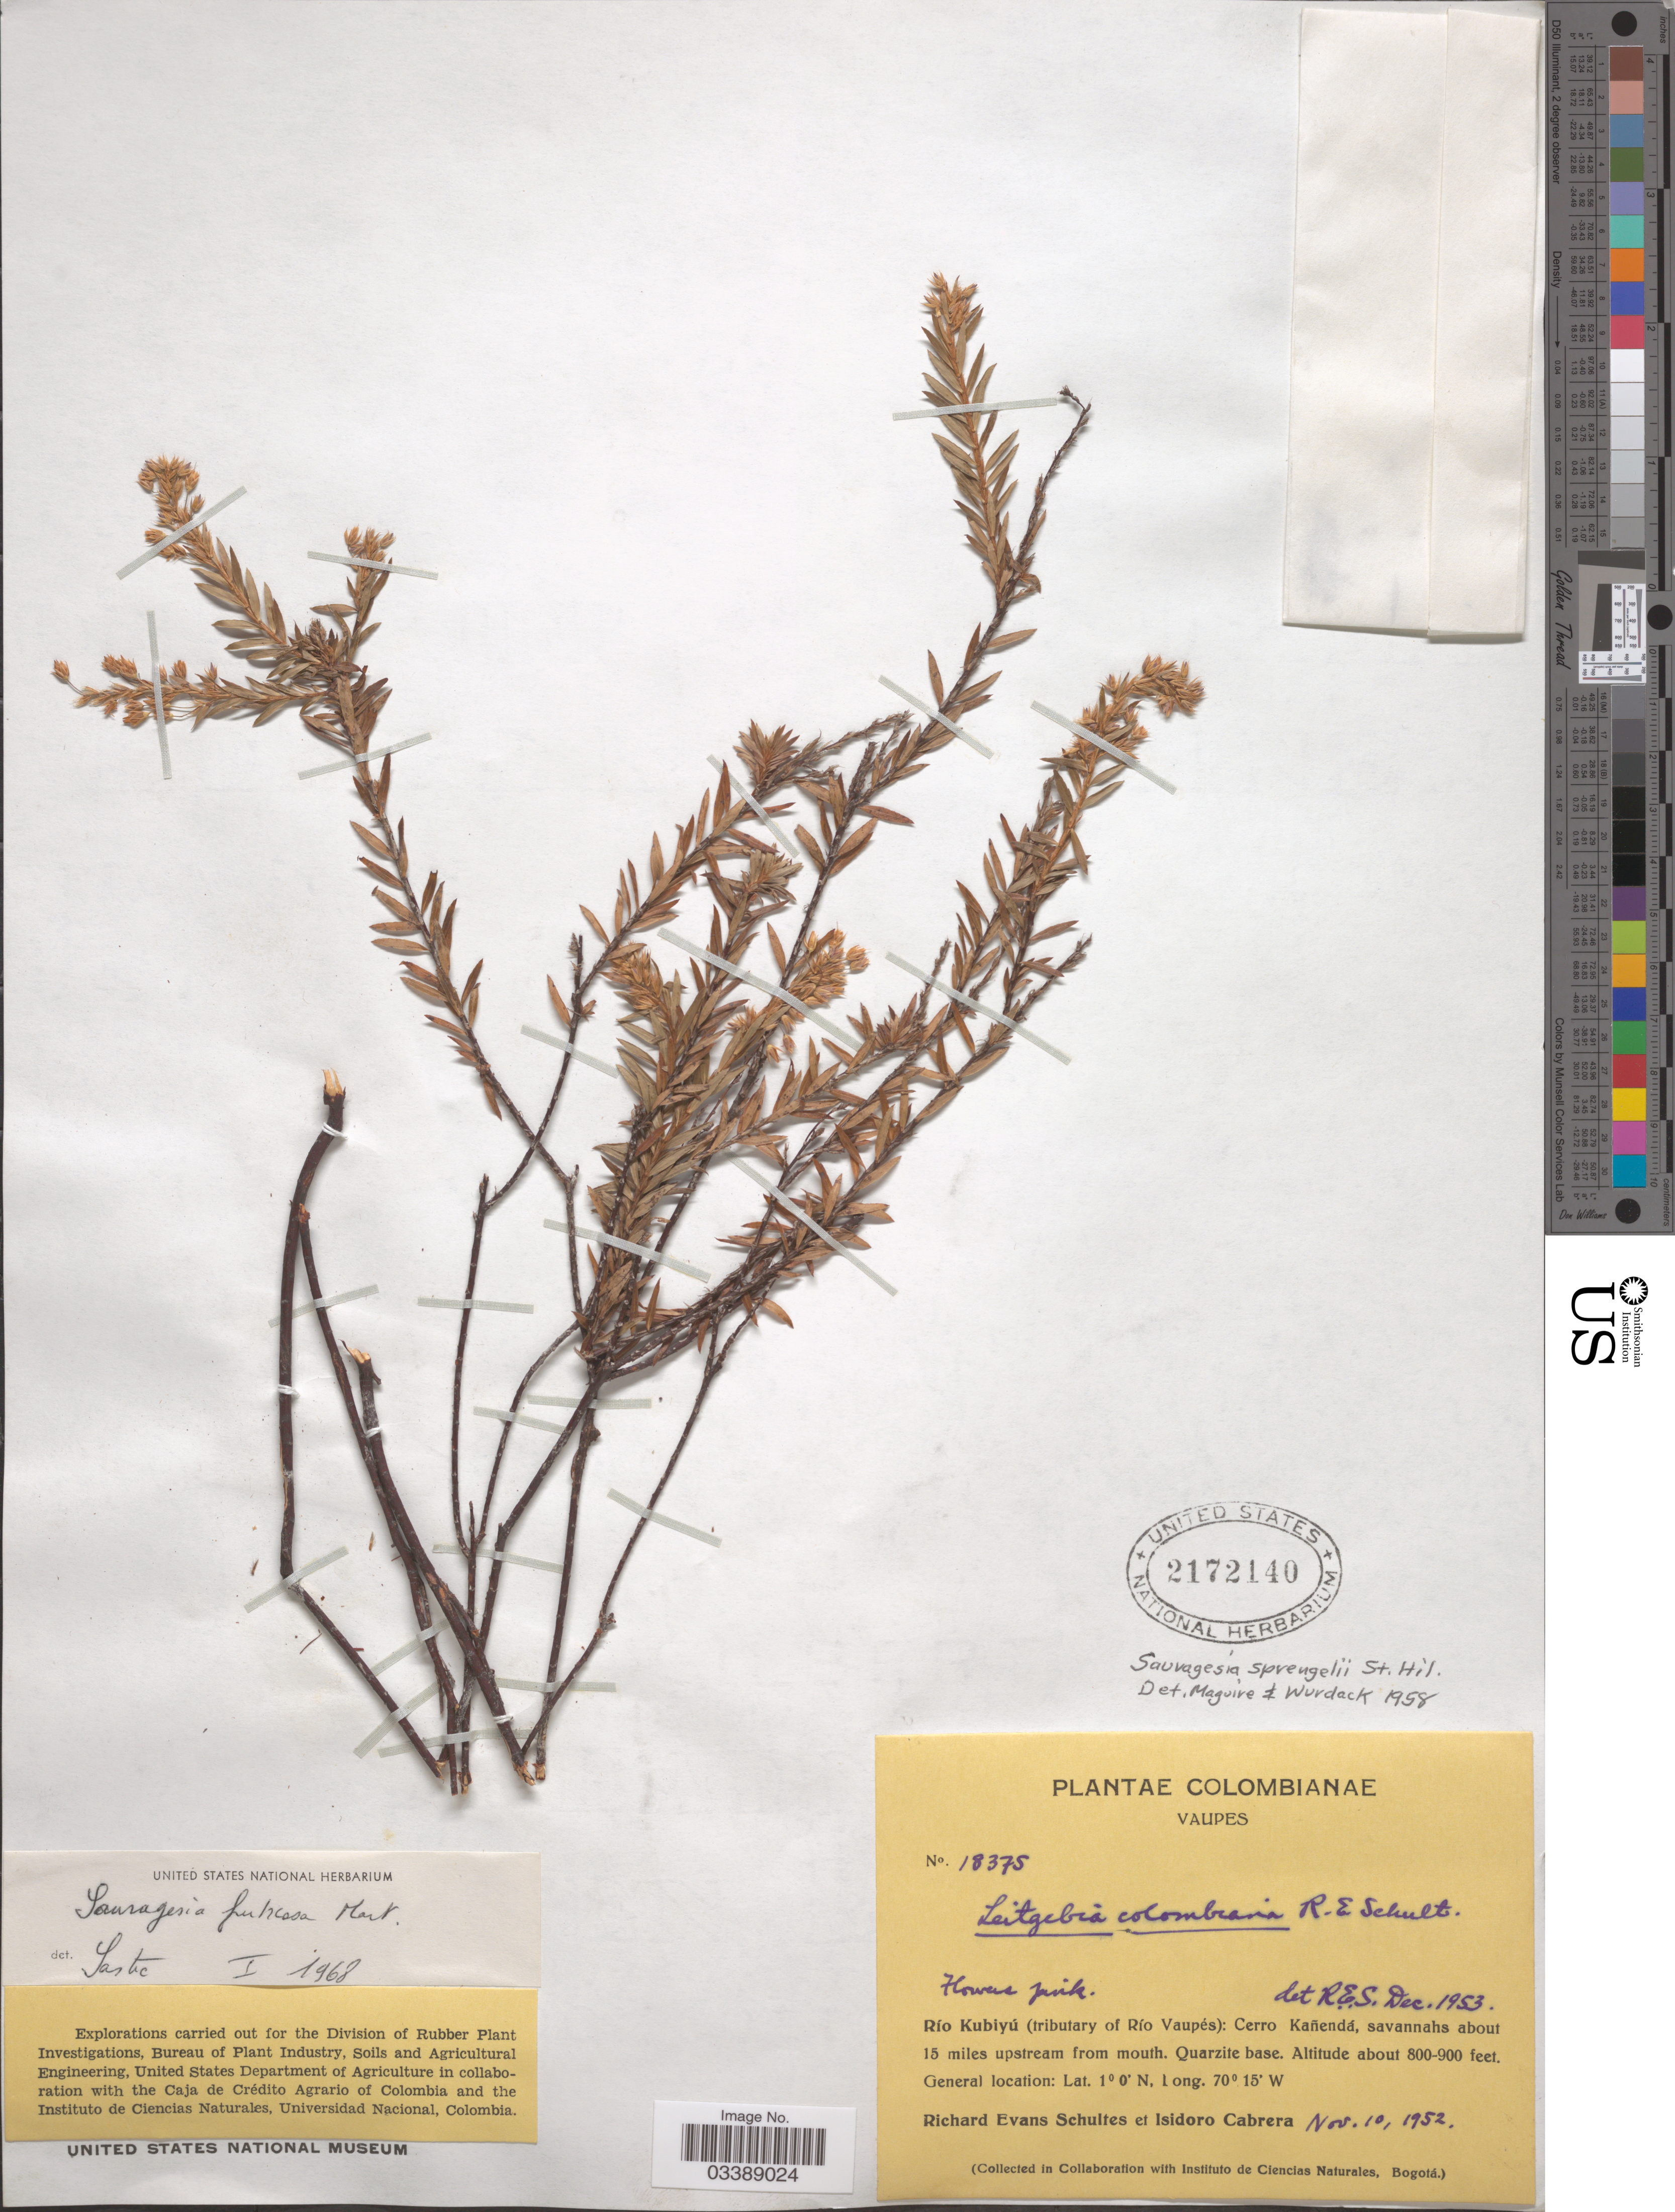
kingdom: Plantae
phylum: Tracheophyta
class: Magnoliopsida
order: Malpighiales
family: Ochnaceae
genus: Sauvagesia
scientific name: Sauvagesia fruticosa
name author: Mart.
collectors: R. E. Schultes & I. Cabrera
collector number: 18375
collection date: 1952-11-10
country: Colombia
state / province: Vaupés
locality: Río Kubiyú (tributary of Río Vaupés): Cerro Kañendá, savannahs about 15 miles upstream from mouth. Quarzite base.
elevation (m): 244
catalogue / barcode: US 2172140